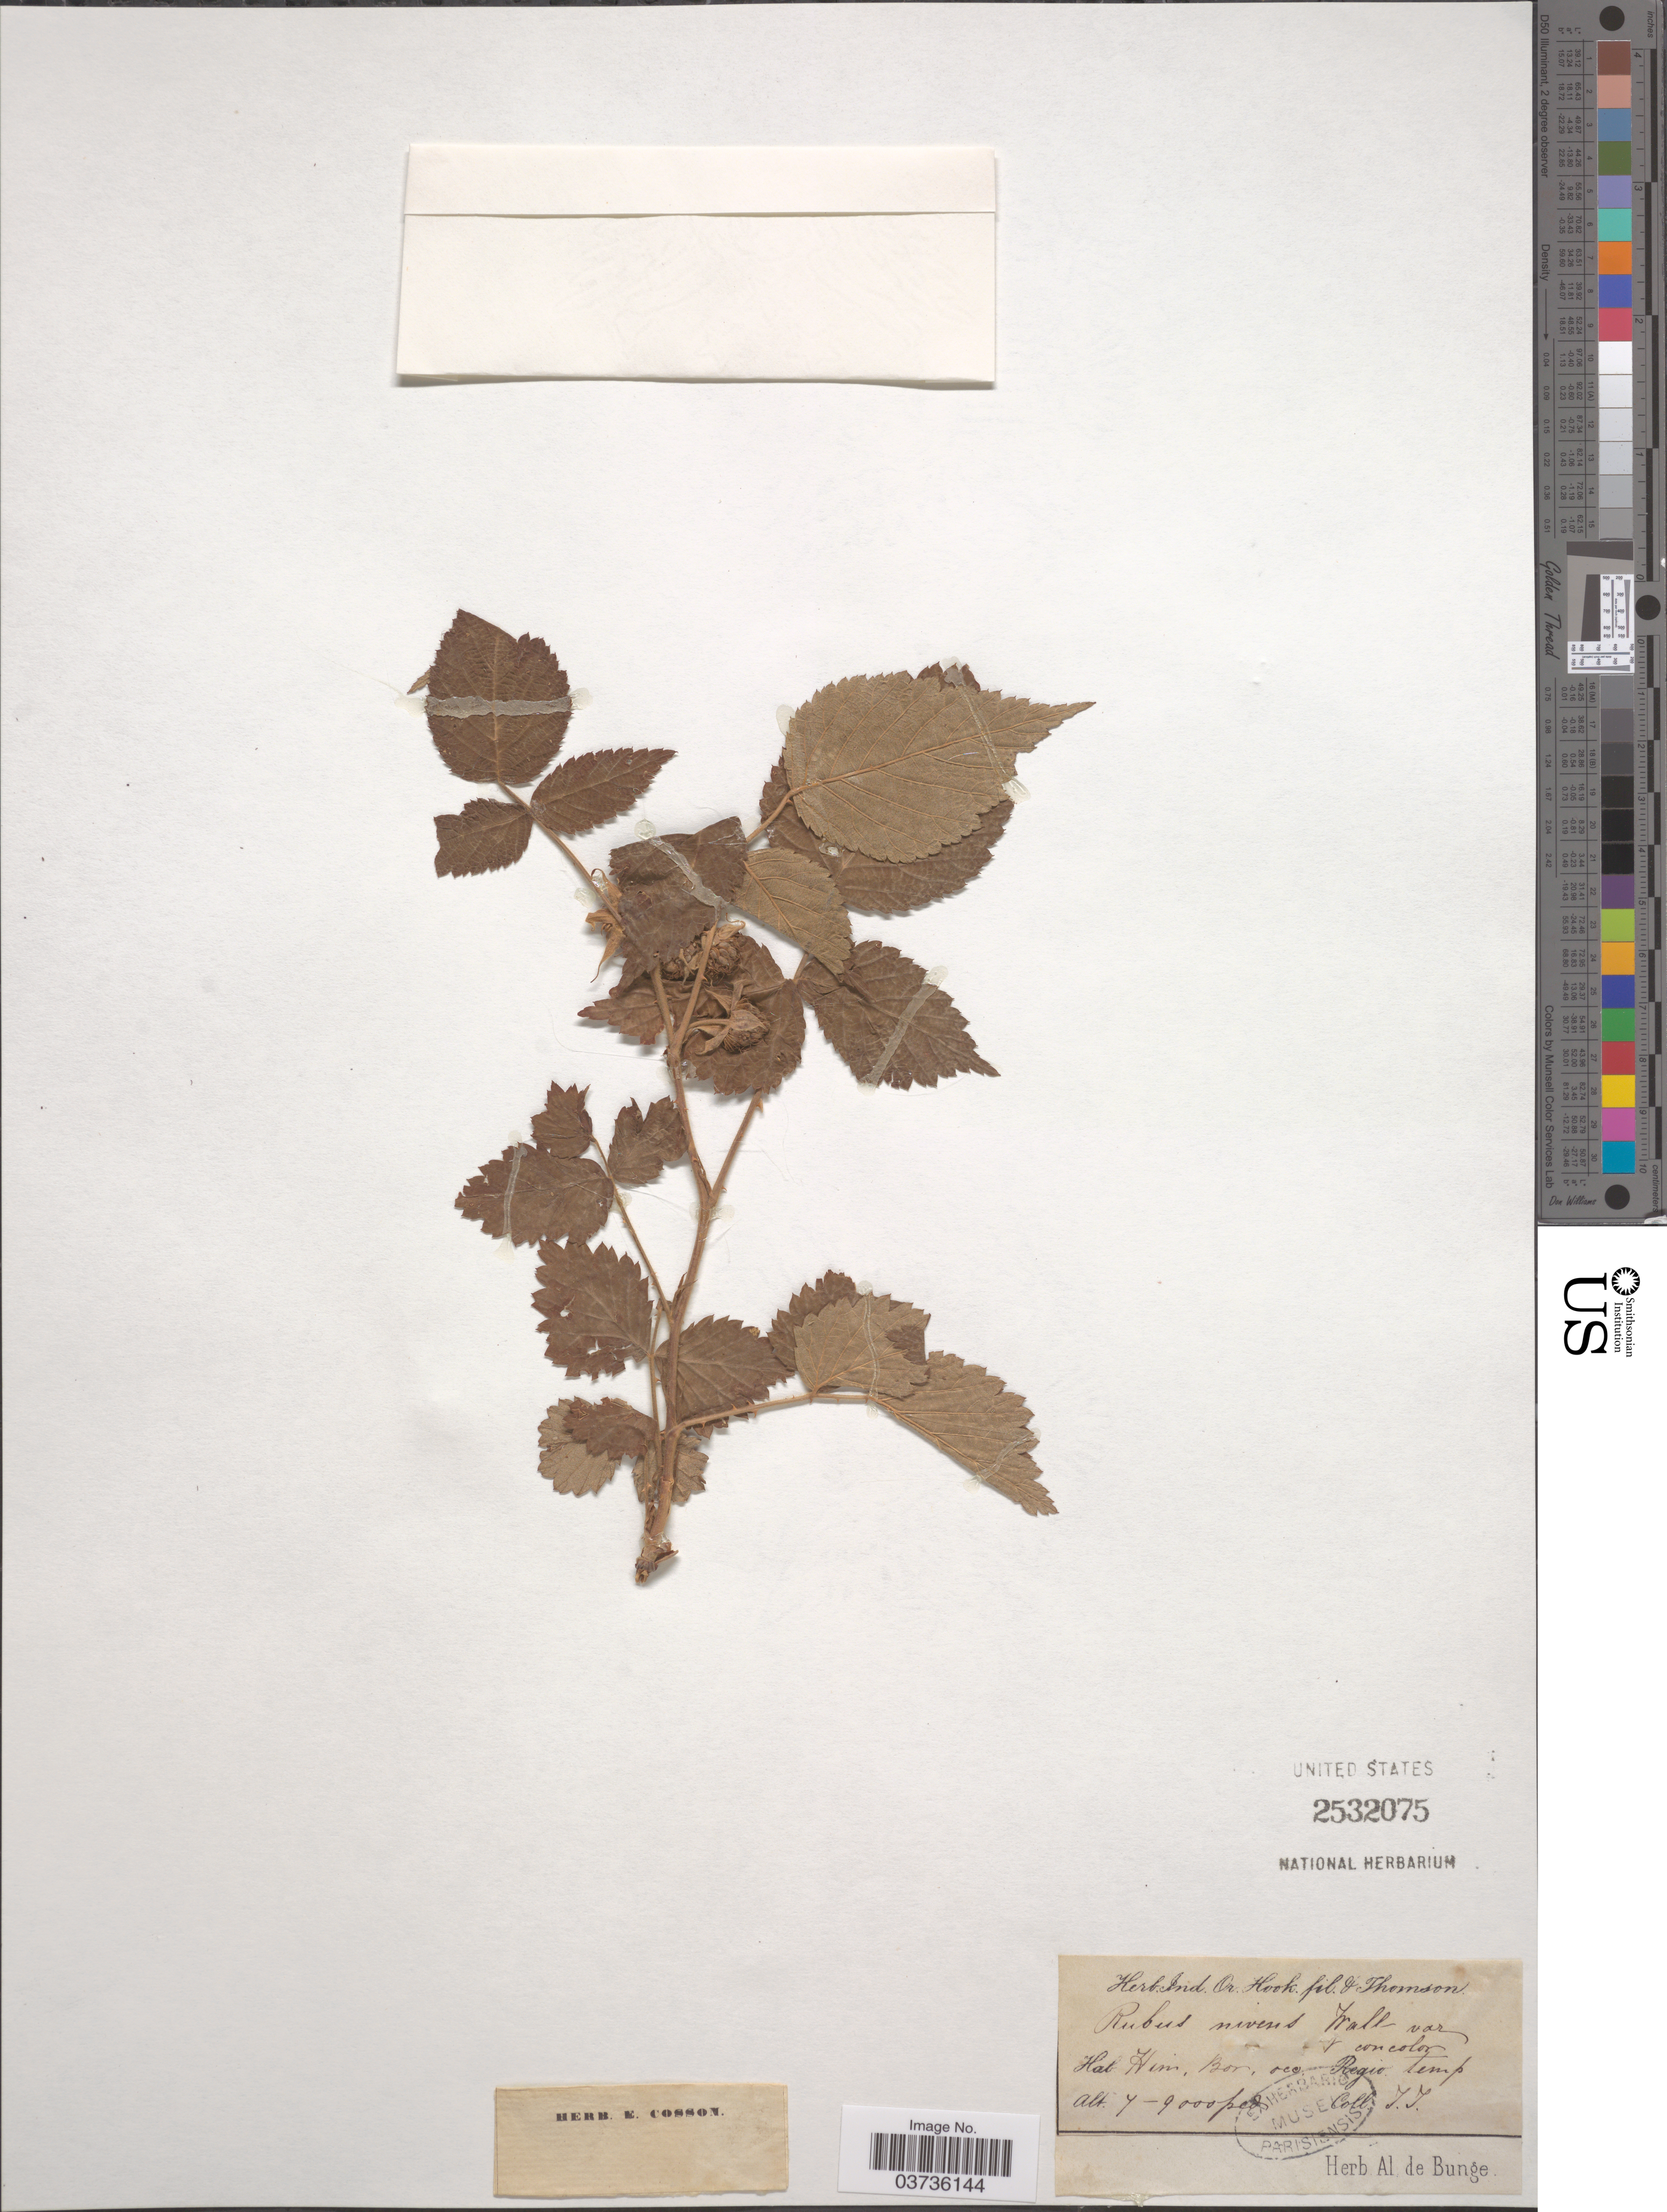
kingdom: Plantae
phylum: Tracheophyta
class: Magnoliopsida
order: Rosales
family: Rosaceae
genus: Rubus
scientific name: Rubus niveus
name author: Thunb.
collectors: T. Thomson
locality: Him. Bor. occ. Regio. temp.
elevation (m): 2134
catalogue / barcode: US 2532075